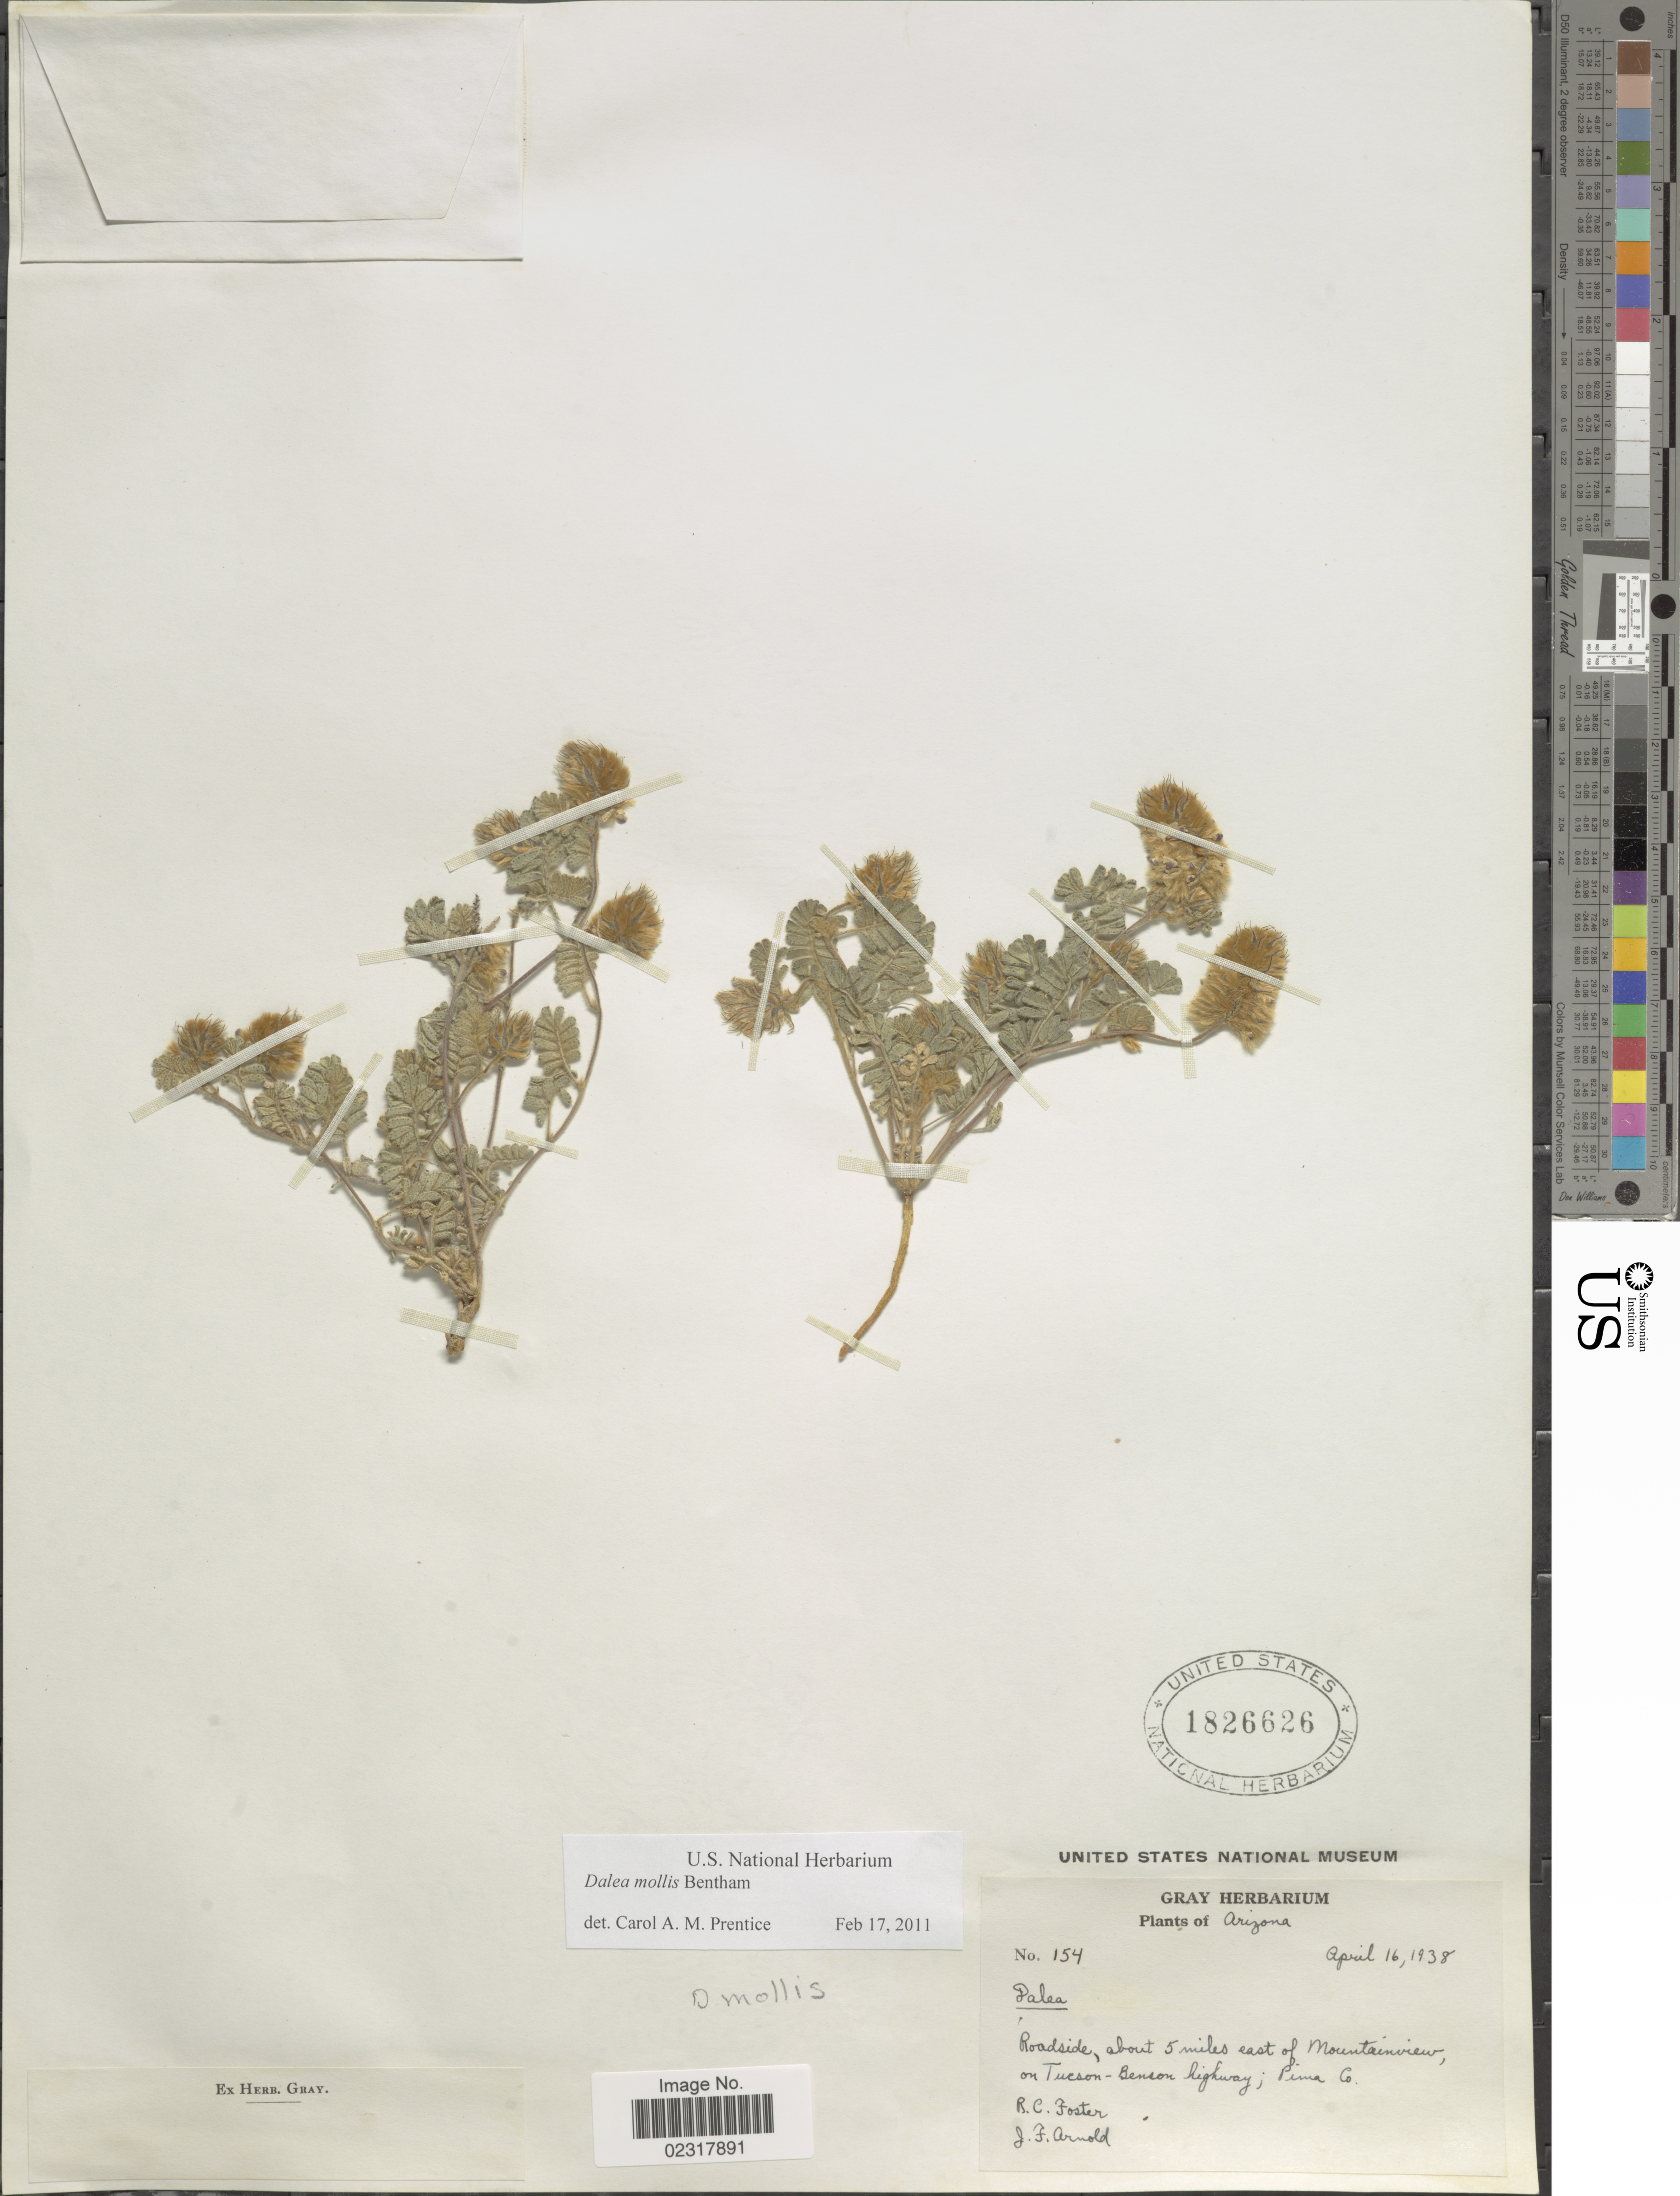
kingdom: Plantae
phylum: Tracheophyta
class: Magnoliopsida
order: Fabales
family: Fabaceae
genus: Dalea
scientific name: Dalea mollis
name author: Benth.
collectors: R. C. Foster & J. F. Arnold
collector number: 154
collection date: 1938-04-16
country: United States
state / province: Arizona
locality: Roadside, about 5 miles east of Mountainview, on Tucson-Benson highway; Pima Co.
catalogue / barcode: US 1826626